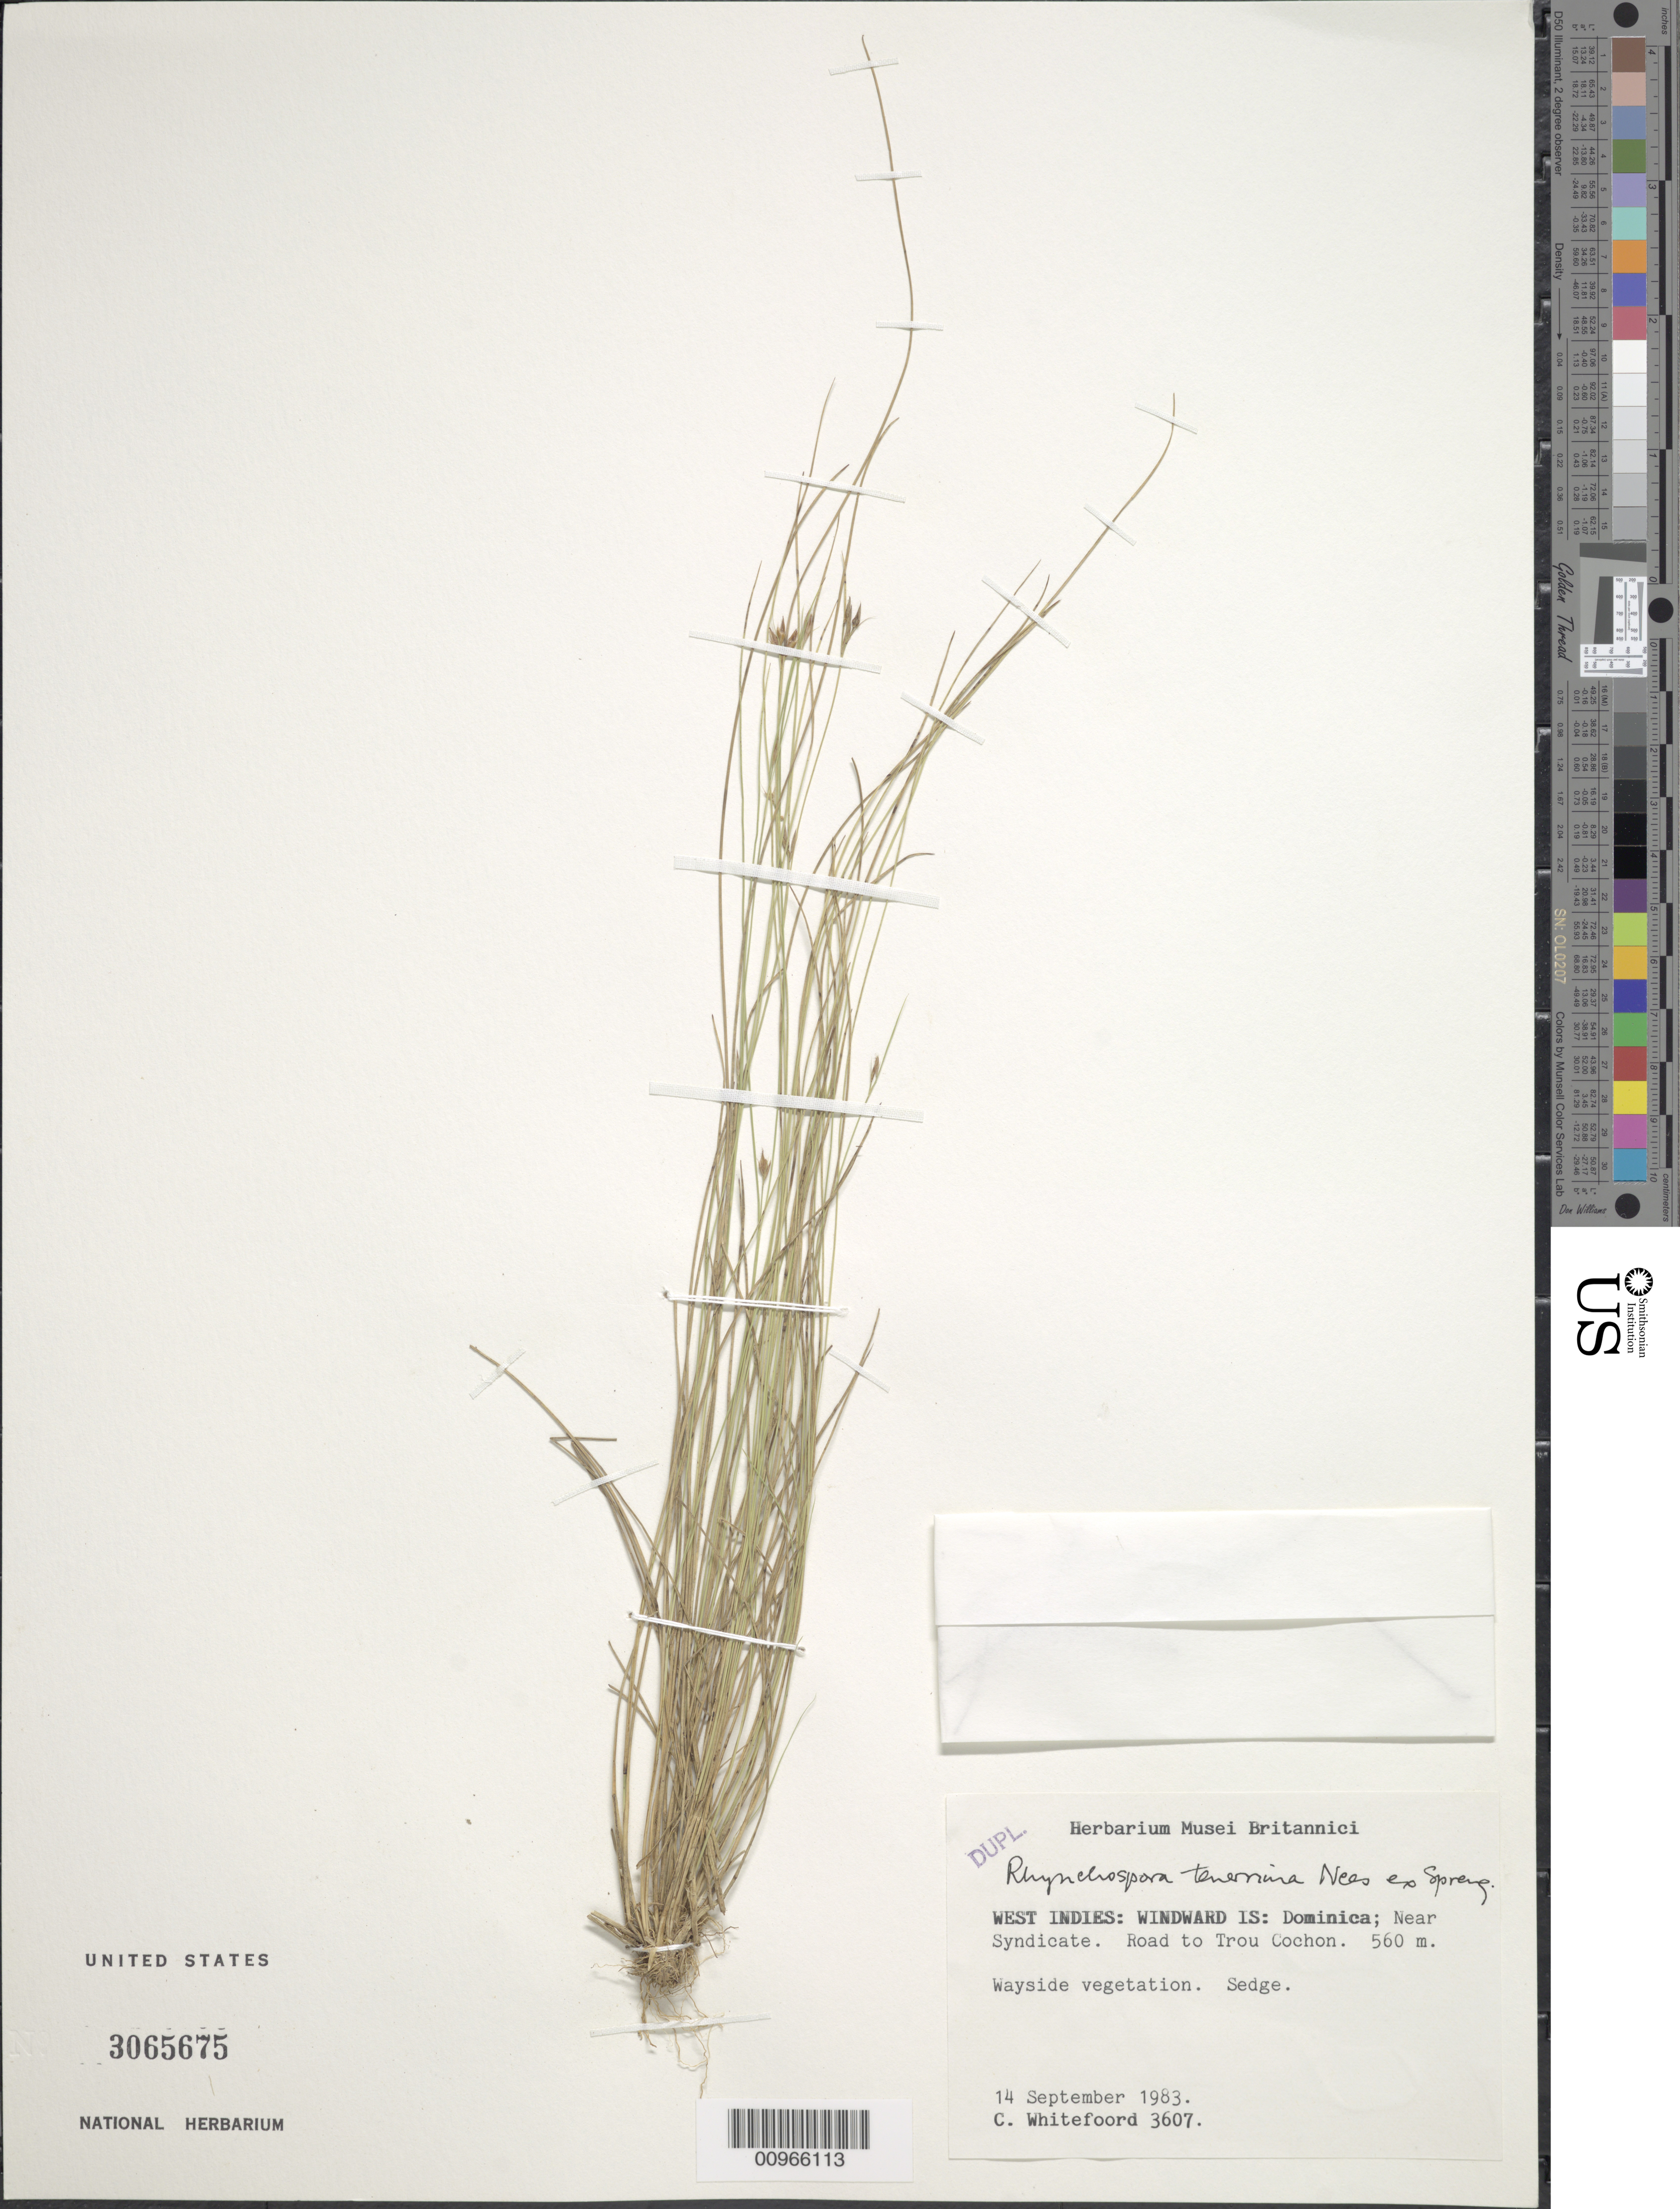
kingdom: Plantae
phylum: Tracheophyta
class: Liliopsida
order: Poales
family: Cyperaceae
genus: Rhynchospora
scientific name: Rhynchospora tenerrima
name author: Nees ex Spreng.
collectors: C. Whitfoord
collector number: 3607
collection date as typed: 14 Sep 1983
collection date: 1983-09-14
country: Dominica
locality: Near Syndicate, road to Trou Cochon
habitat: Wayside vegetation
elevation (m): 560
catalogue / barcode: US 3065675